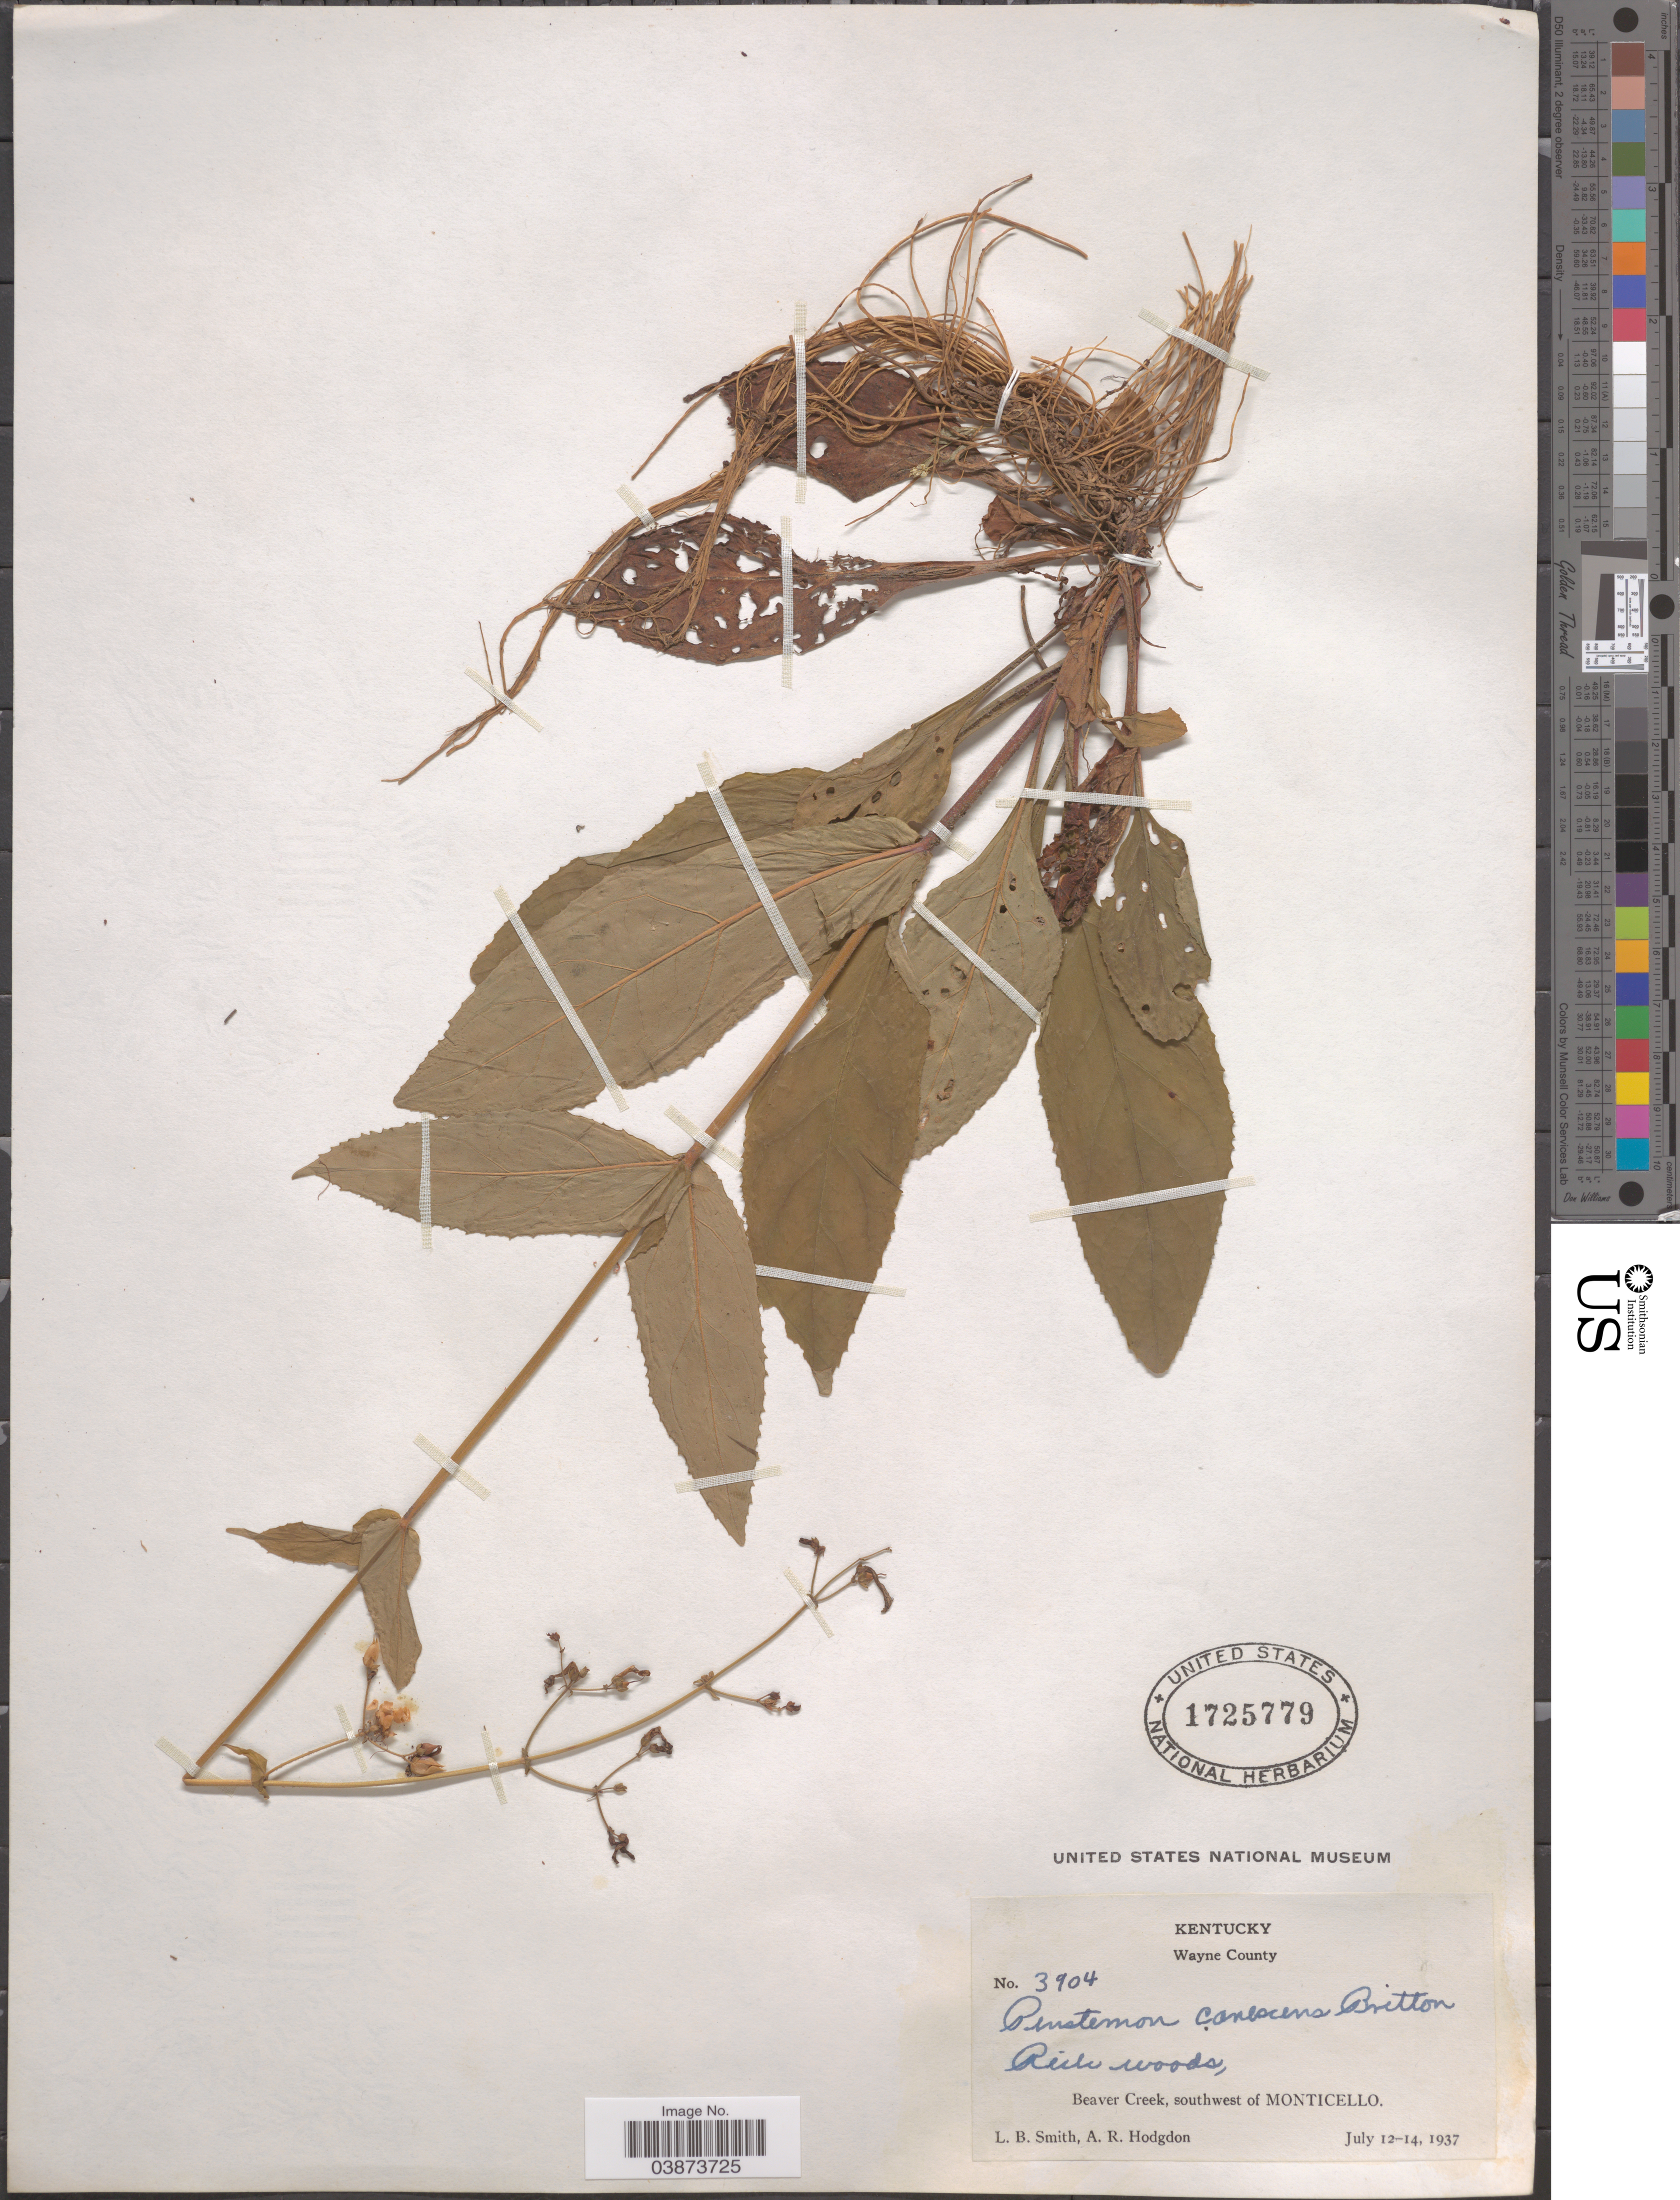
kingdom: Plantae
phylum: Tracheophyta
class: Magnoliopsida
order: Lamiales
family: Plantaginaceae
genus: Penstemon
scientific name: Penstemon canescens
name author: L.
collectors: L. Smith & A. R. Hodgdon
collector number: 3904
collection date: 1937-07-12/1937-07-14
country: United States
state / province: Kentucky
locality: Wayne County. Beaver Creek, southwest of Monticello.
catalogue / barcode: US 1725779